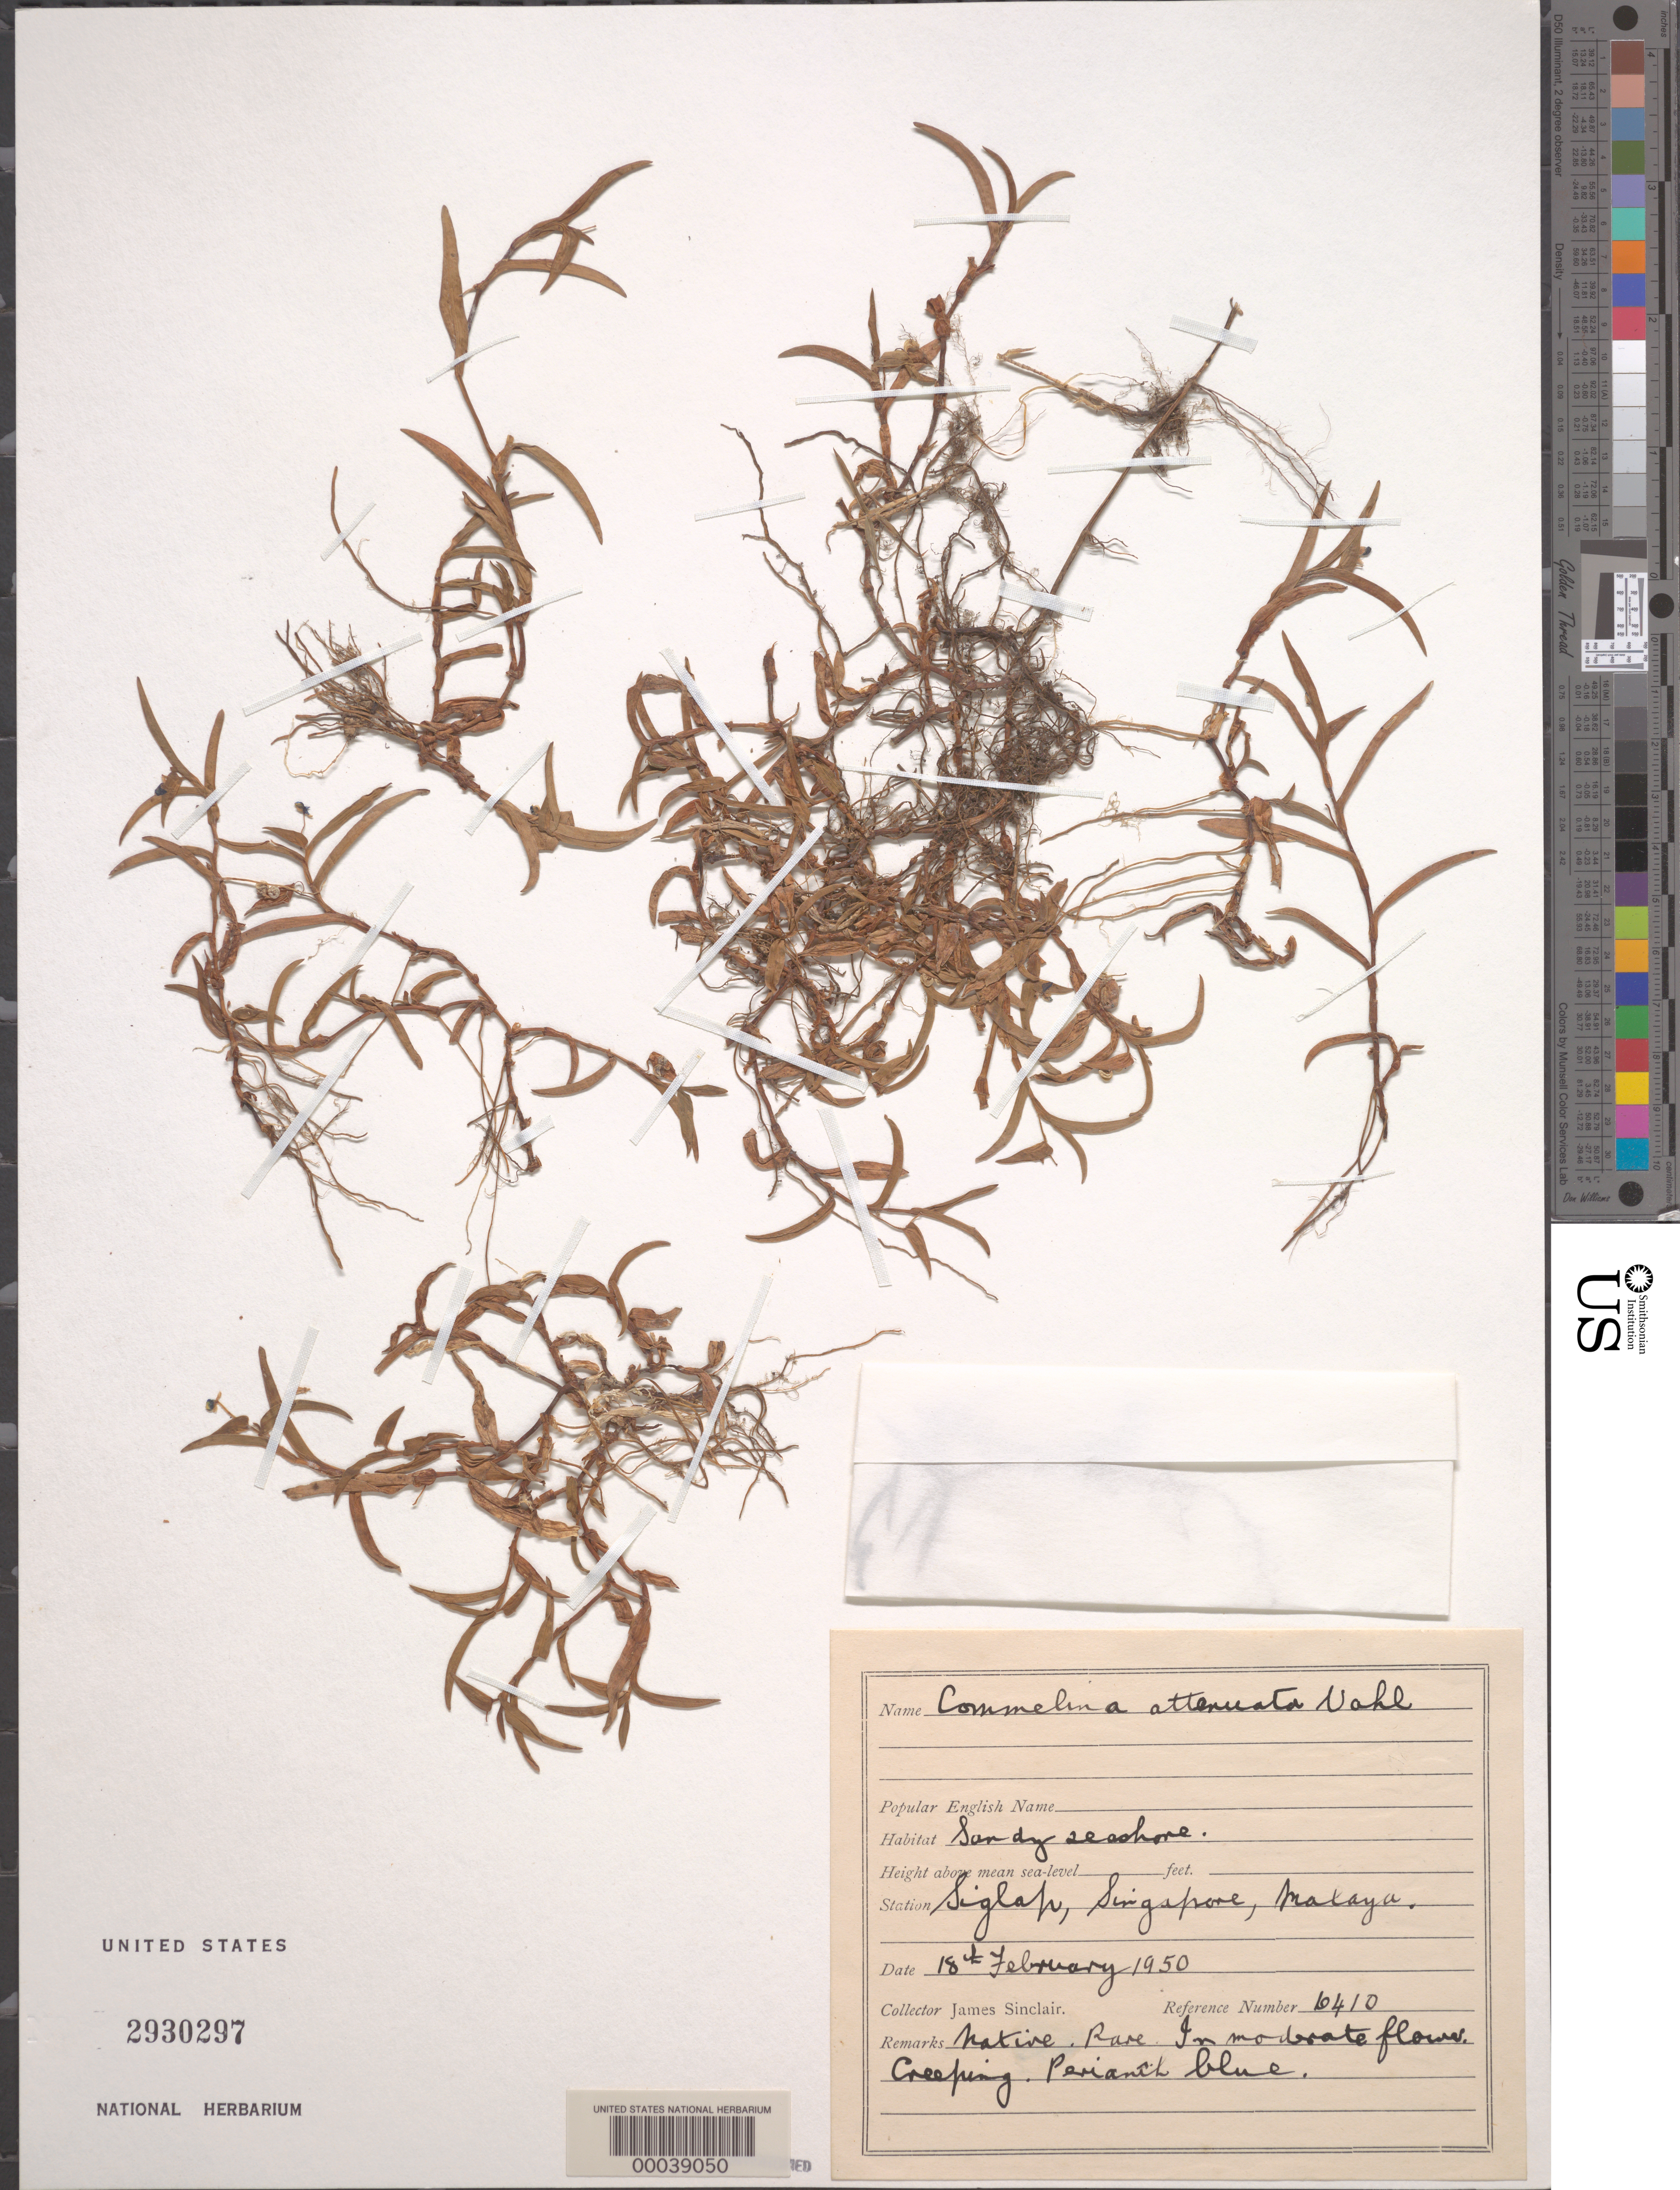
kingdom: Plantae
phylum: Tracheophyta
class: Liliopsida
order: Commelinales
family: Commelinaceae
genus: Commelina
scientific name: Commelina attenuata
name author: J. Koenig ex Vahl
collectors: J. Sinclair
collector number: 6410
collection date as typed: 18 Feb 1950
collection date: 1950-02-18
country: Singapore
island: Singapore Island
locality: Siglap [Malay Peninsula]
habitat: Sandy seashore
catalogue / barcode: US 2930297